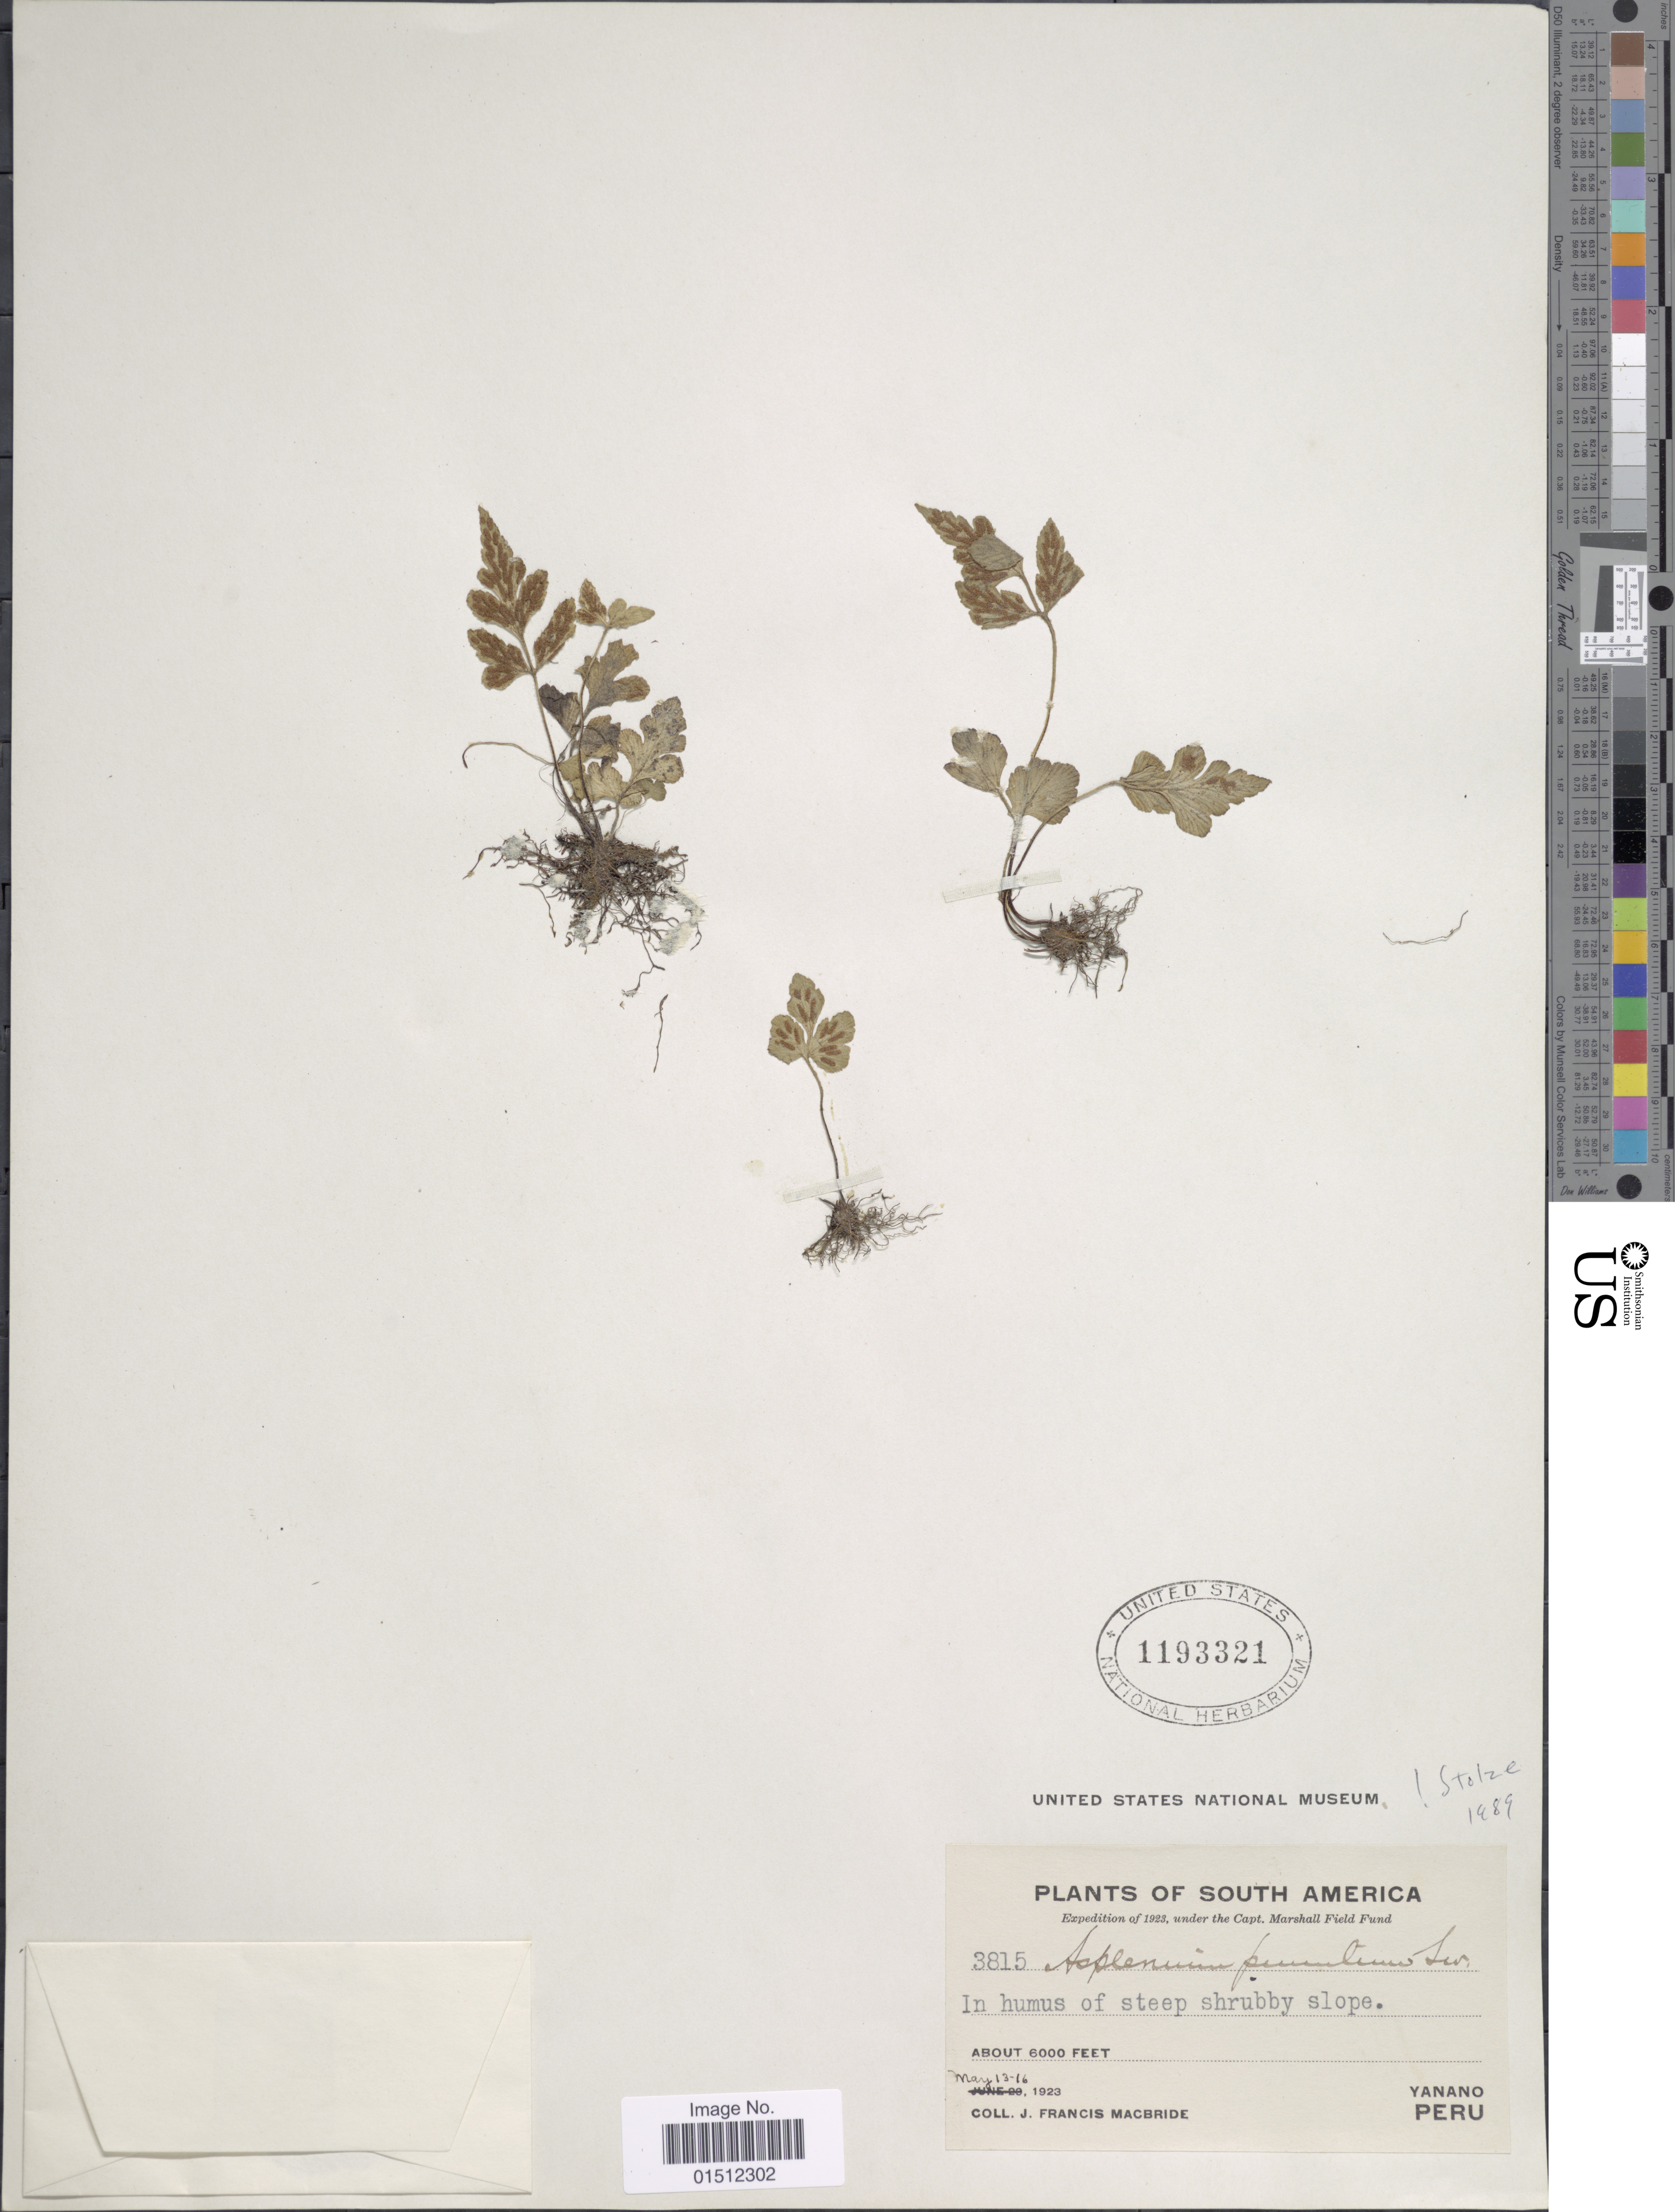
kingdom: Plantae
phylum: Tracheophyta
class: Polypodiopsida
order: Polypodiales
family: Aspleniaceae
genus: Asplenium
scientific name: Asplenium pumilum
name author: Sw.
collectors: J. F. Macbride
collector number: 3815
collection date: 1923-05-13/1923-05-16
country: Peru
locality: Yanano, Peru.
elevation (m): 1829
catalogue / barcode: US 1193321